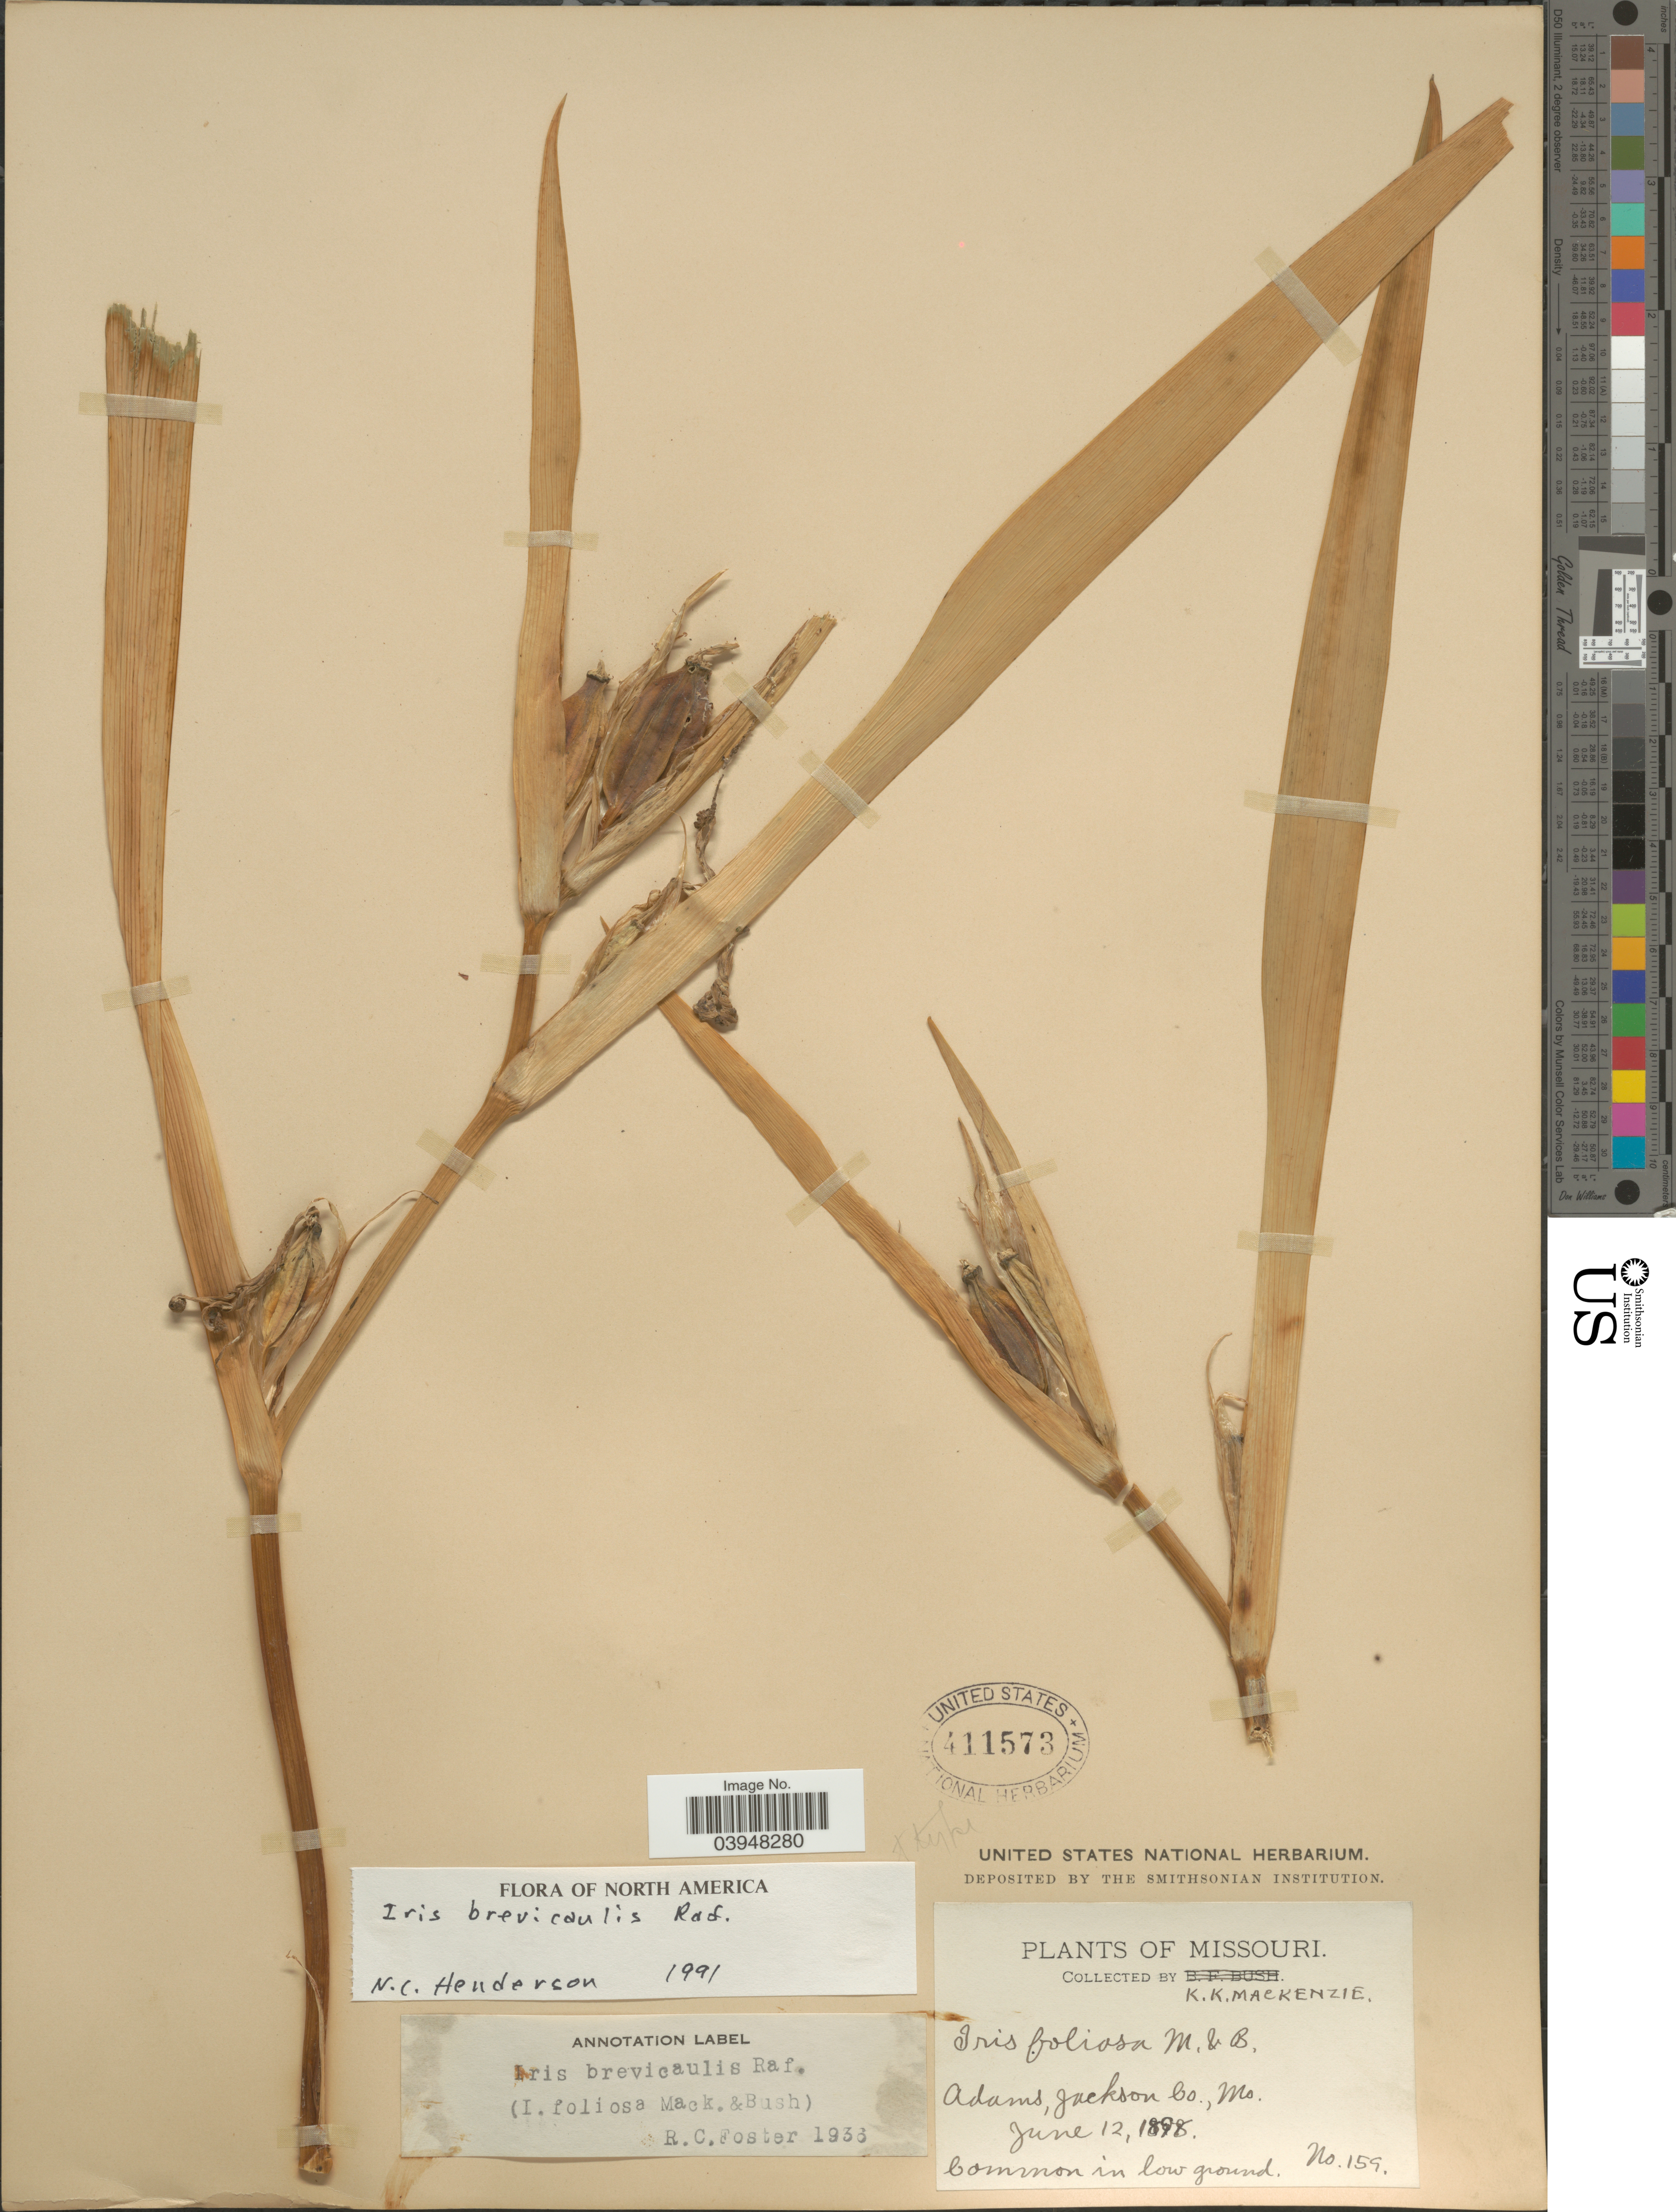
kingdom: Plantae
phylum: Tracheophyta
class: Liliopsida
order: Asparagales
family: Iridaceae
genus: Iris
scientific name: Iris brevicaulis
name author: Raf.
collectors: K. K. Mackenzie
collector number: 159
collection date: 1898-06-12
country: United States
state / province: Missouri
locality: Adams, Jackson Co.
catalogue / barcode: US 411573